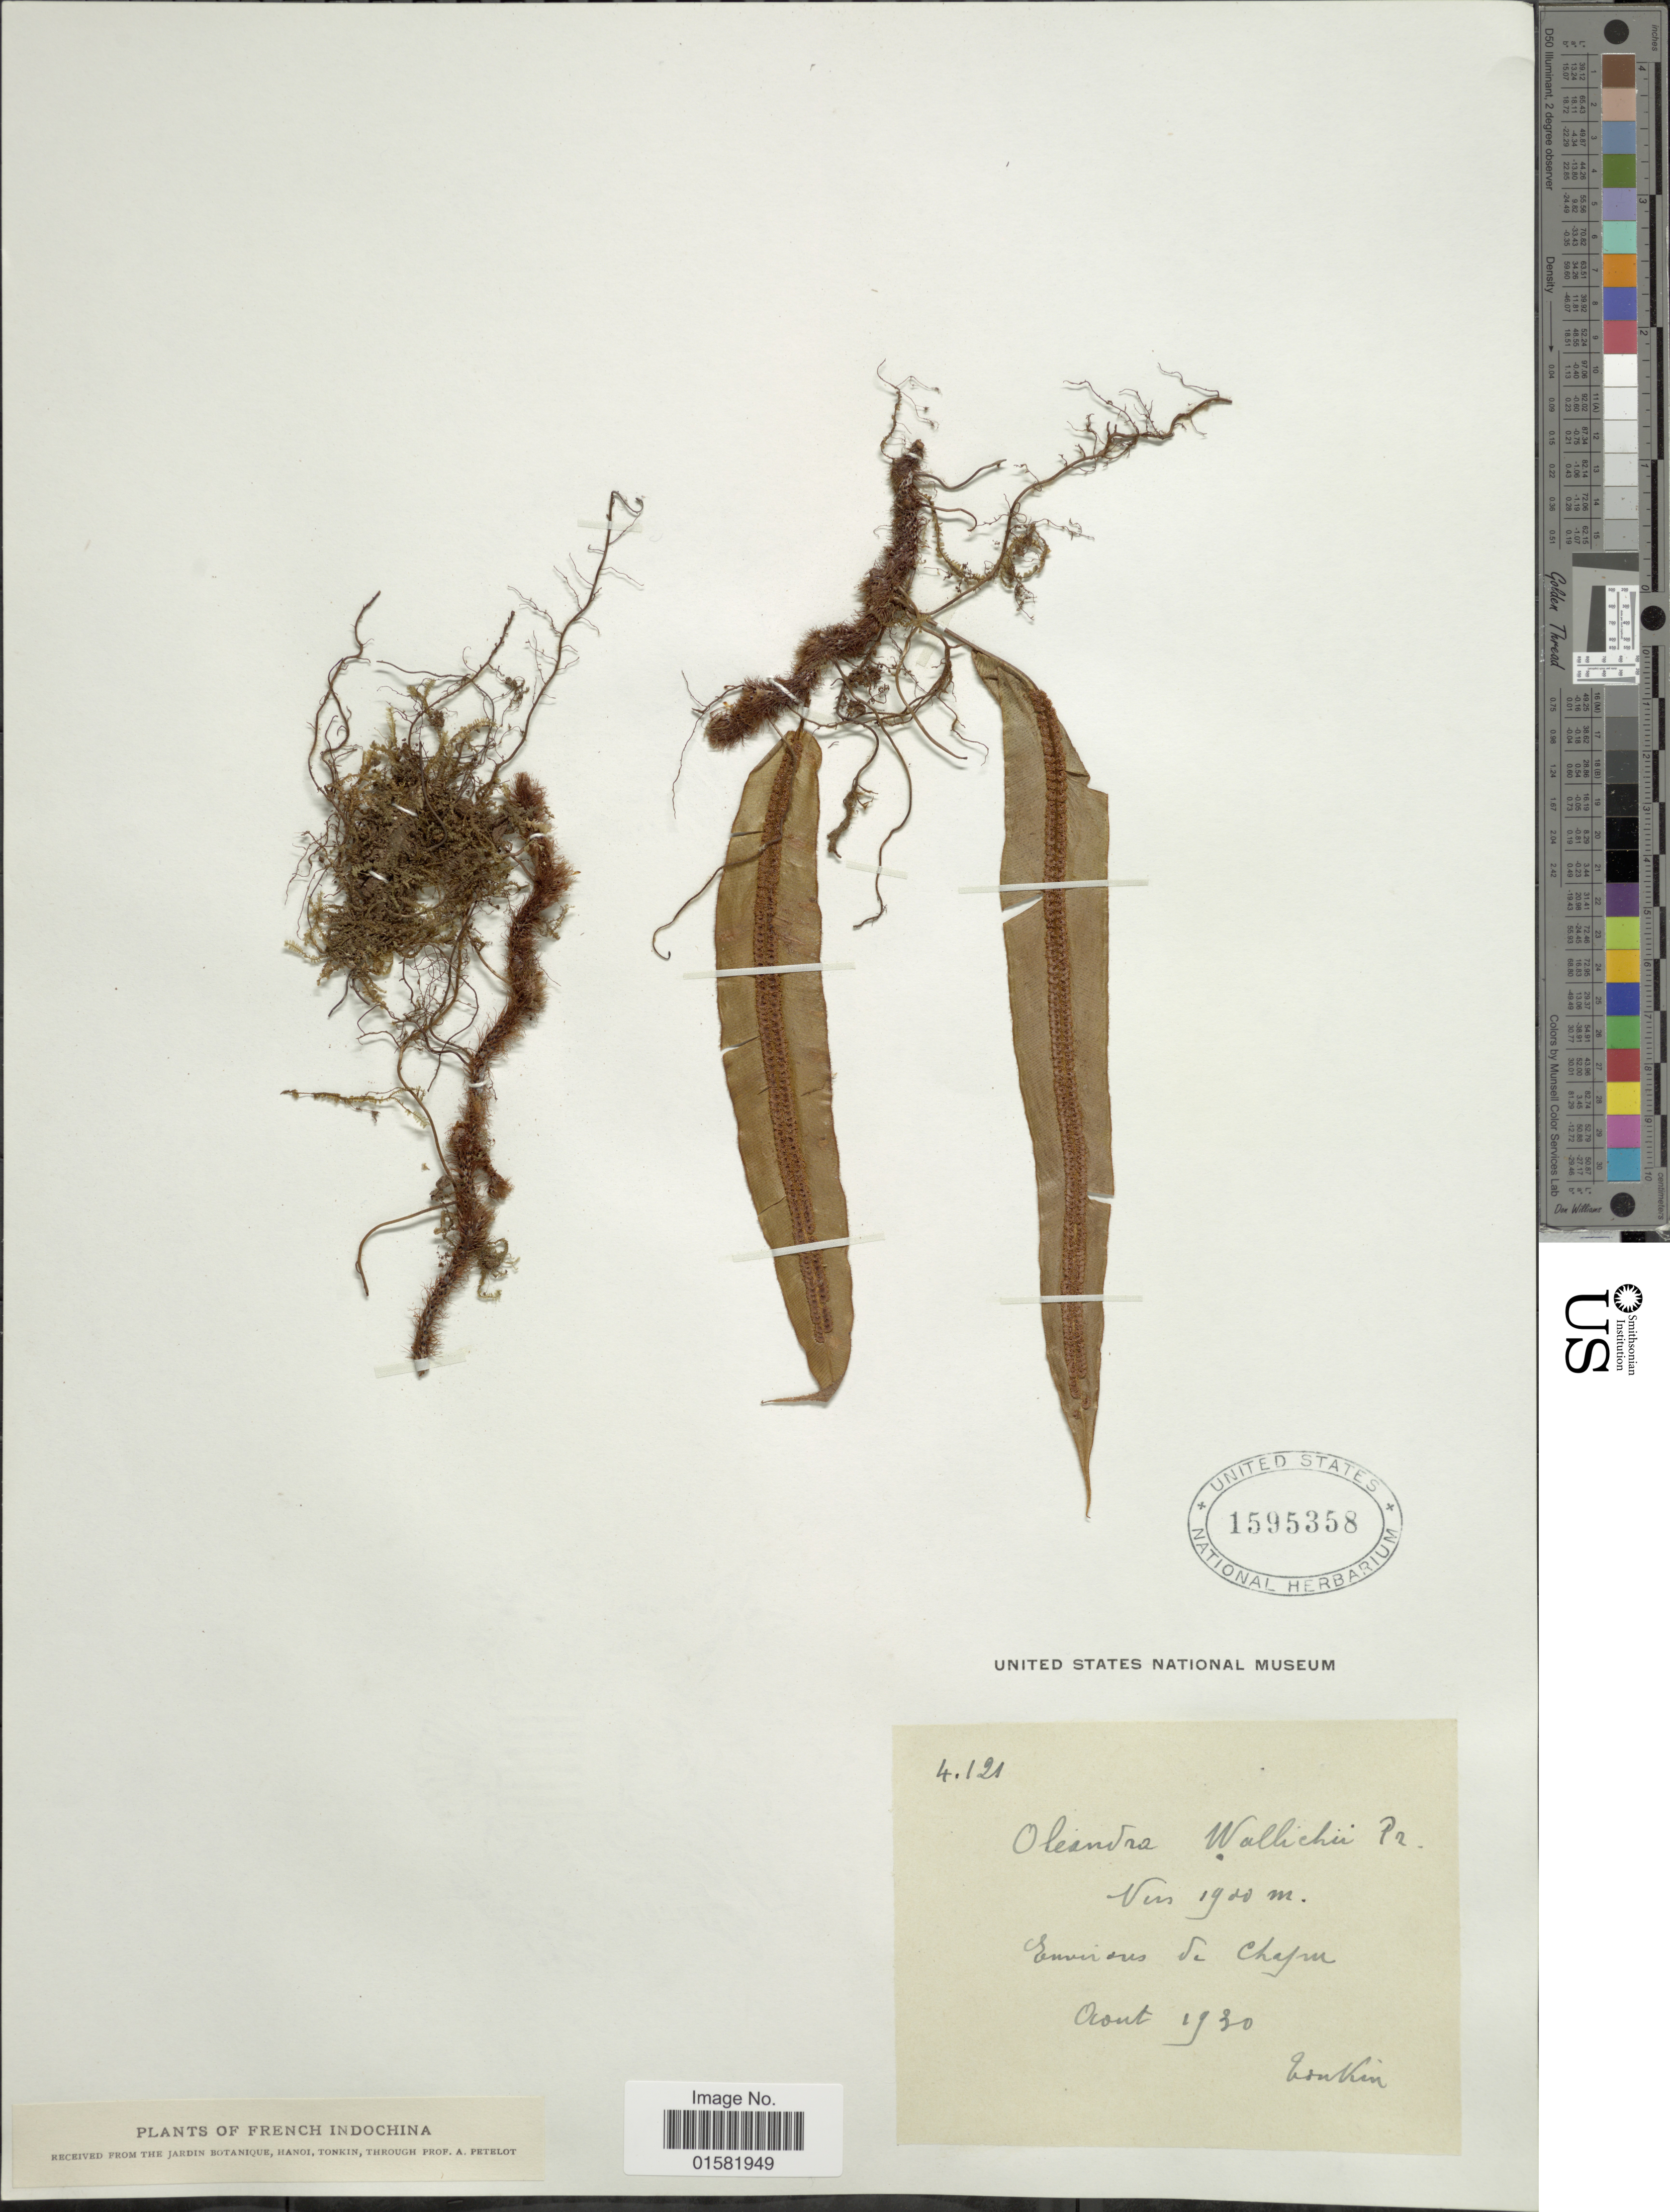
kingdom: Plantae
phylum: Tracheophyta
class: Polypodiopsida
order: Polypodiales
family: Oleandraceae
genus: Oleandra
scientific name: Oleandra wallichii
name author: (Hook.) C. Presl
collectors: P. A. Pételot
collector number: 4121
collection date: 1930-08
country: Vietnam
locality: Tonkin, Environs, de Chafum. [interpreted]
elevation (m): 1900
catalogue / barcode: US 1595358